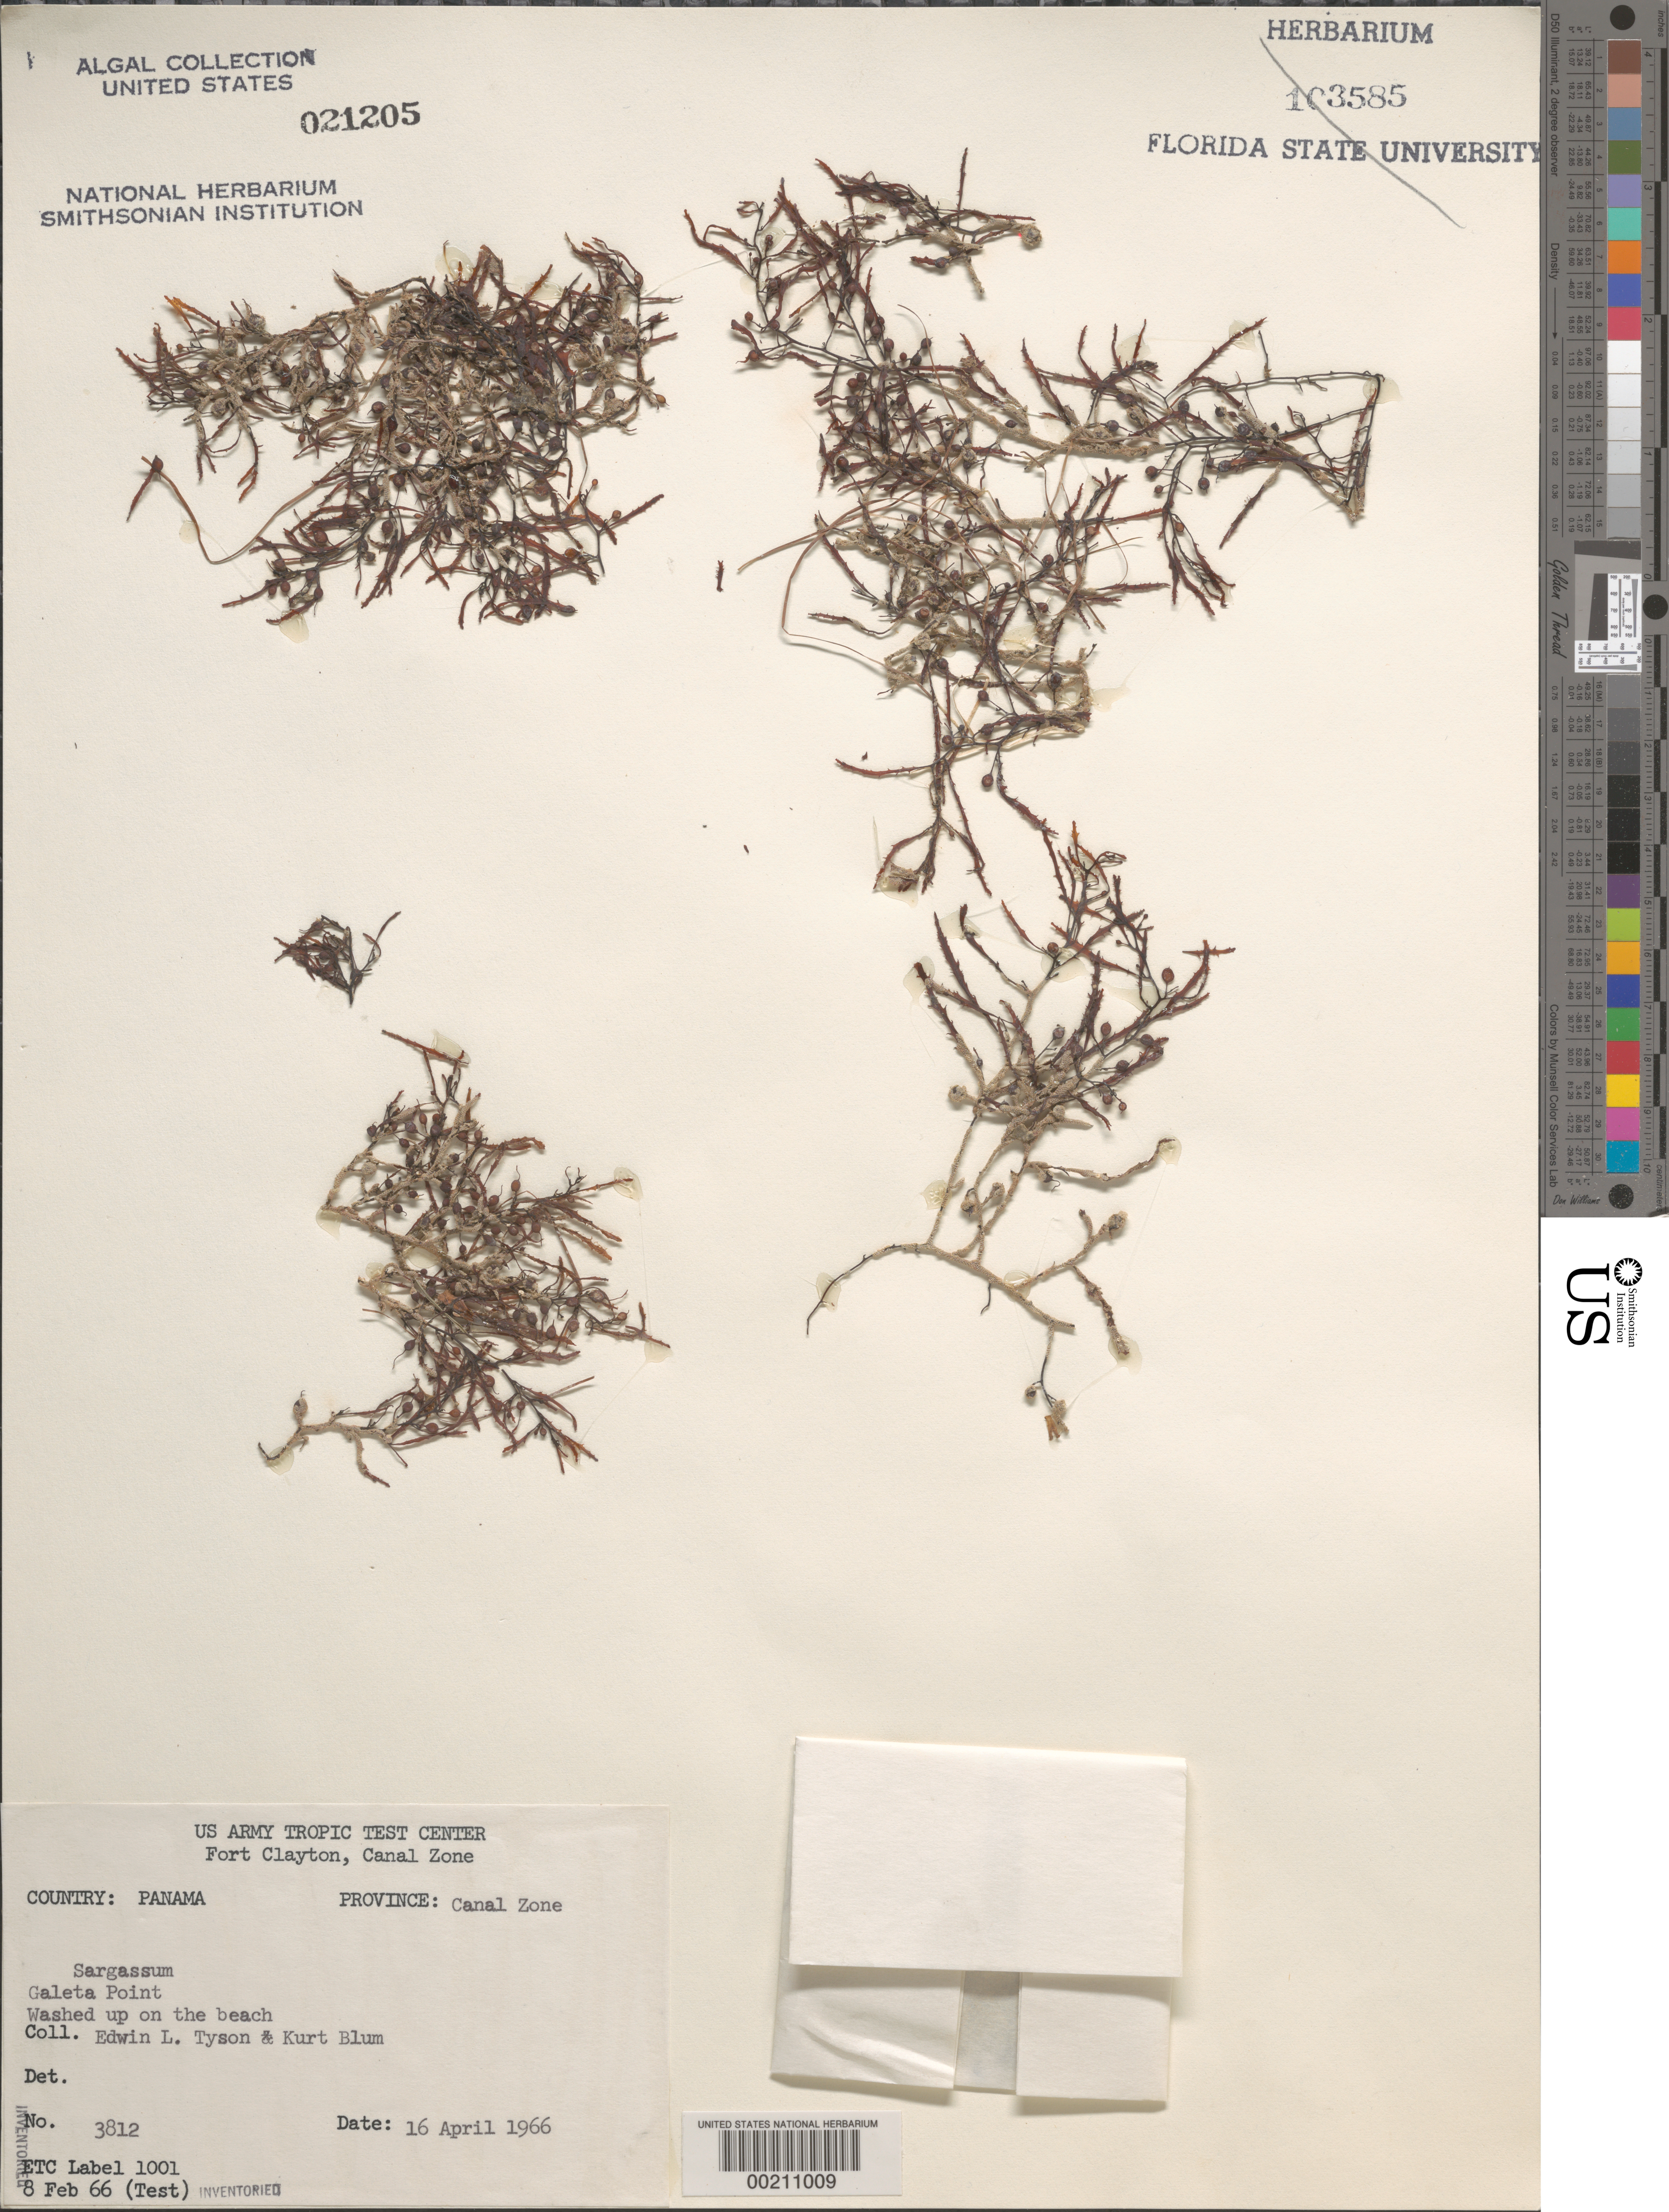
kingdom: Chromista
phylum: Ochrophyta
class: Phaeophyceae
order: Fucales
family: Sargassaceae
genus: Sargassum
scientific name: Sargassum sp.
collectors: E. L. Tyson & K. Blum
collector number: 3812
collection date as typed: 16 Apr 1966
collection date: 1966-04-16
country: Panama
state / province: Colón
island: Galeta Island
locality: Galeta Point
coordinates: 9 24' 18" N, 79 51' 48.5" W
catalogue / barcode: US 21205